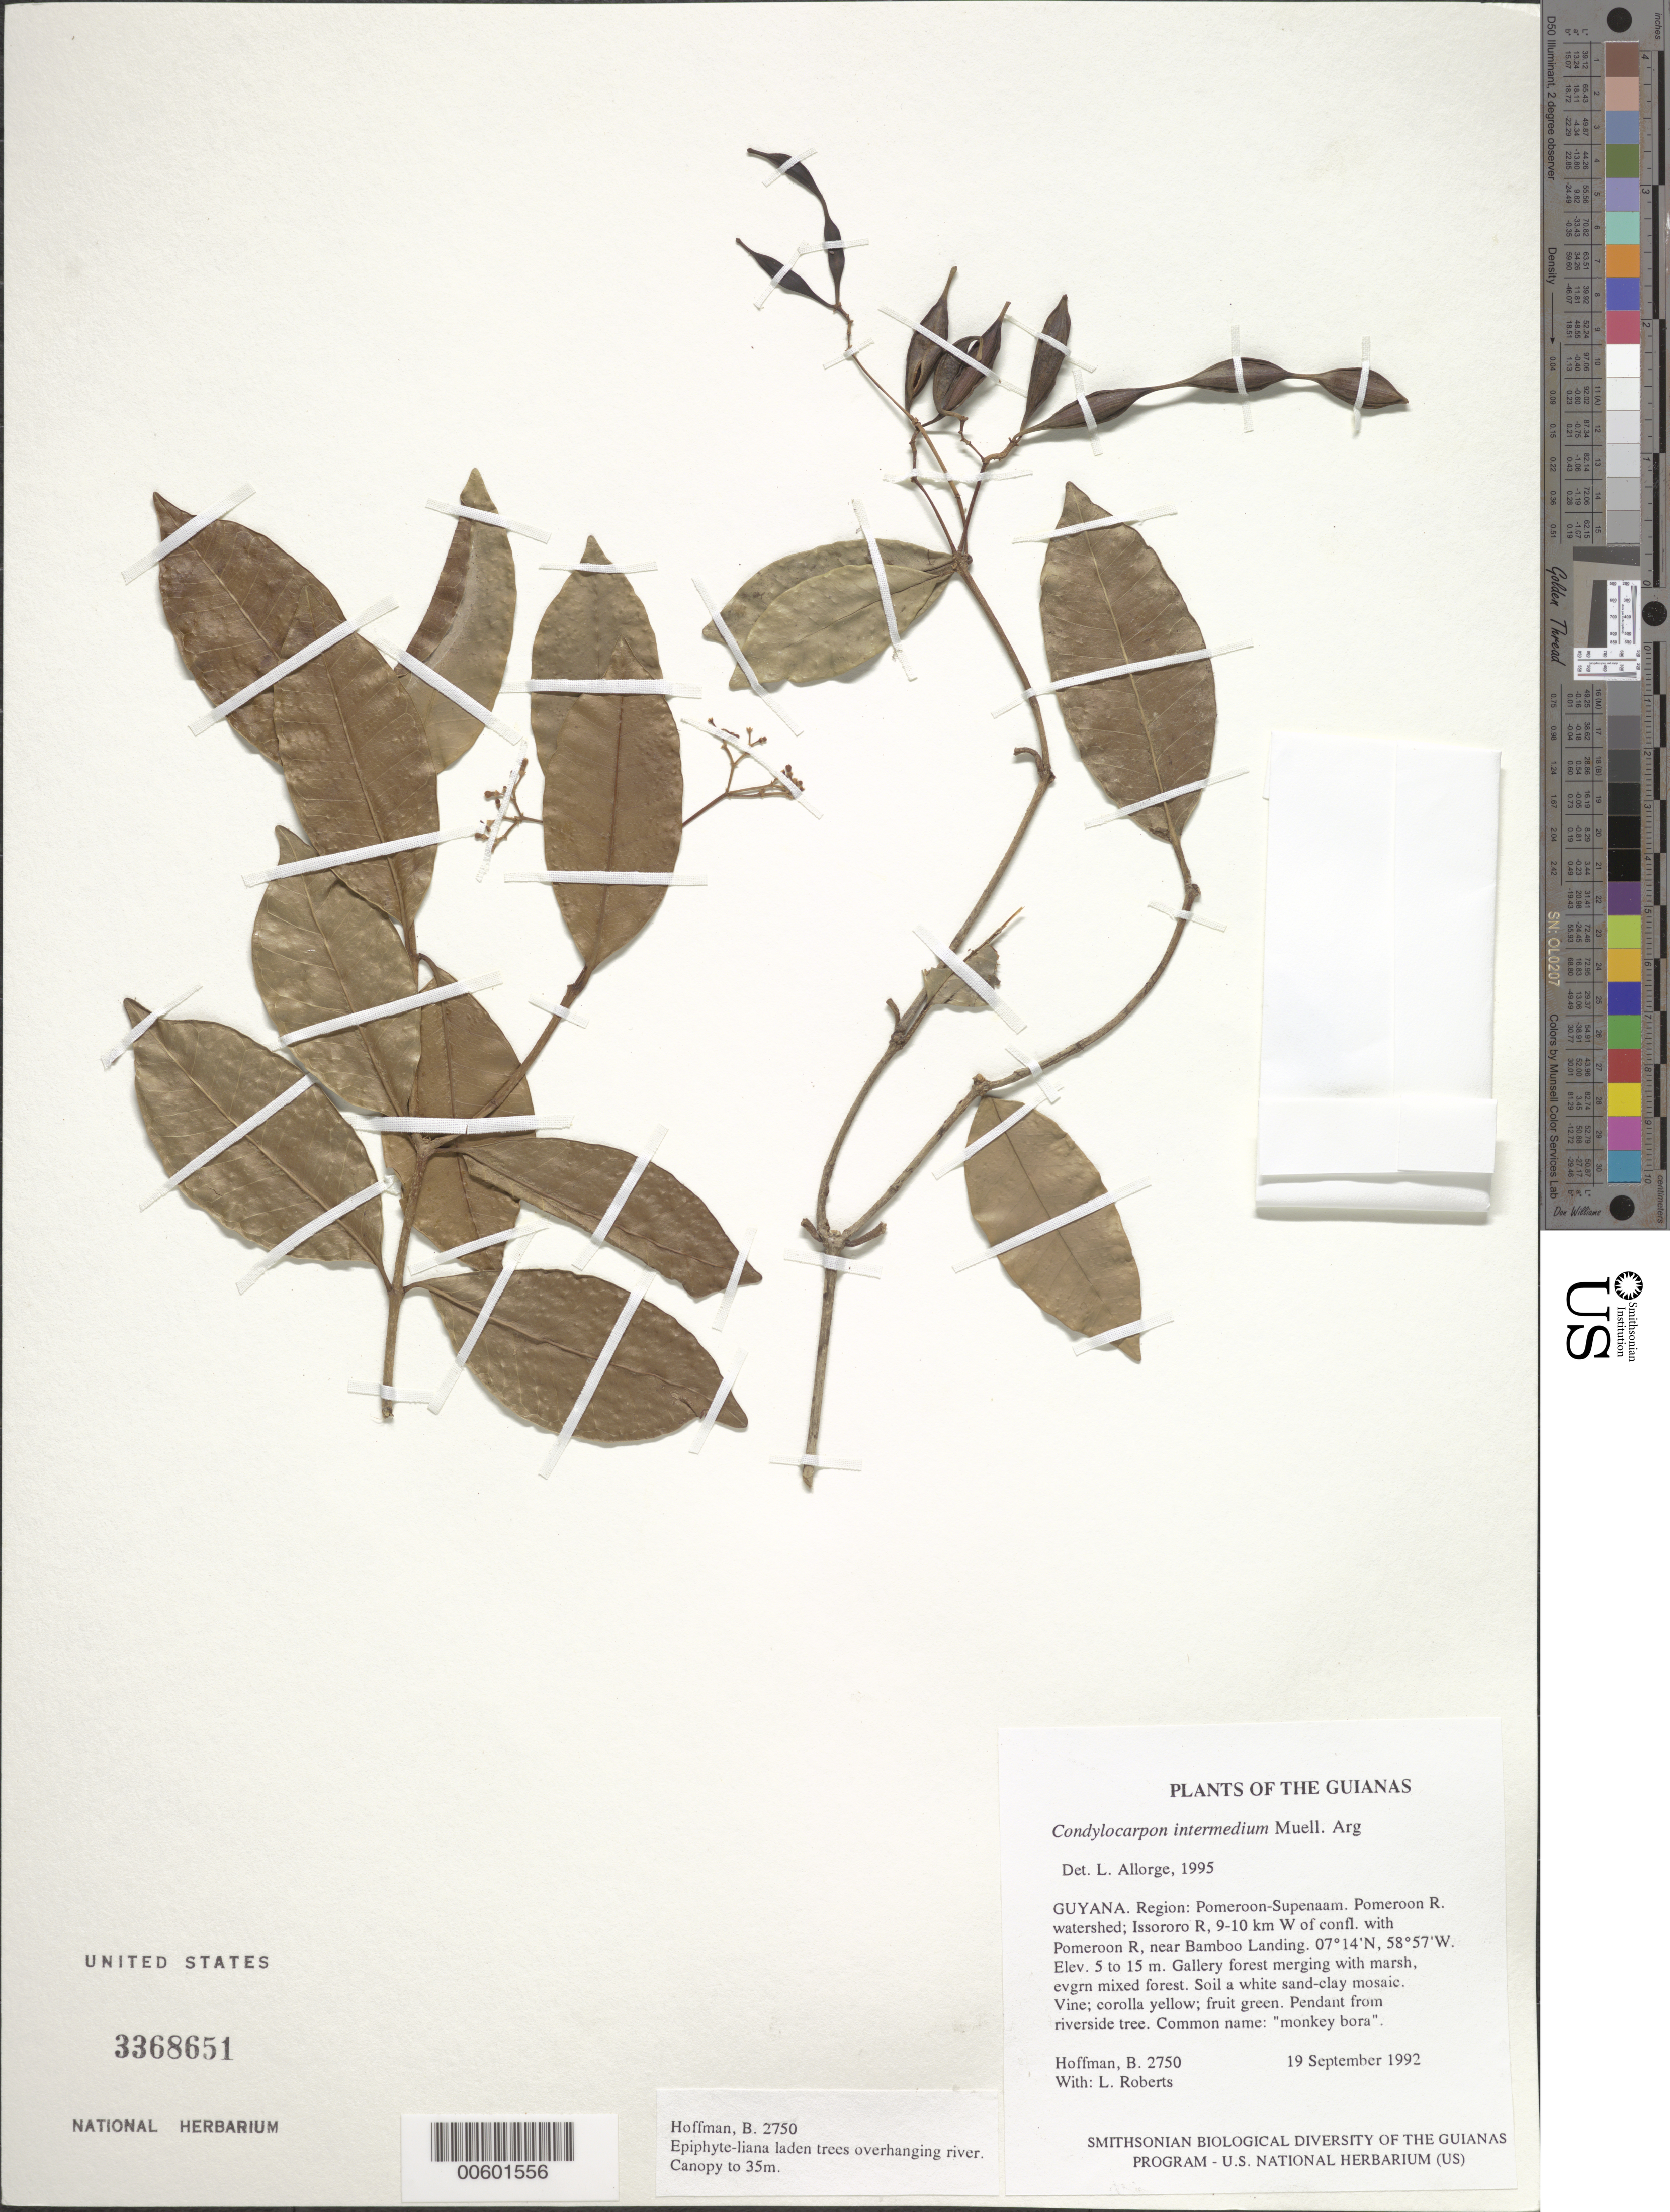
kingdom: Plantae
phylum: Tracheophyta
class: Magnoliopsida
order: Gentianales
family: Apocynaceae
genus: Condylocarpon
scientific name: Condylocarpon intermedium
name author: Müll. Arg.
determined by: Allorge, L.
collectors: B. Hoffman & L. Roberts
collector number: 2750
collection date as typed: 19 September 1992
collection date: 1992-09-19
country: Guyana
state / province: Pomeroon-Supenaam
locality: Pomeroon River watershed; Issororo River, 9-10 km W of confluence with Pomeroon River, near Bamboo Landing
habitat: Gallery forest merging with marsh, evgrn mixed forest. Soil a white sand-clay mosaic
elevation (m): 5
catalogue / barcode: US 3368651